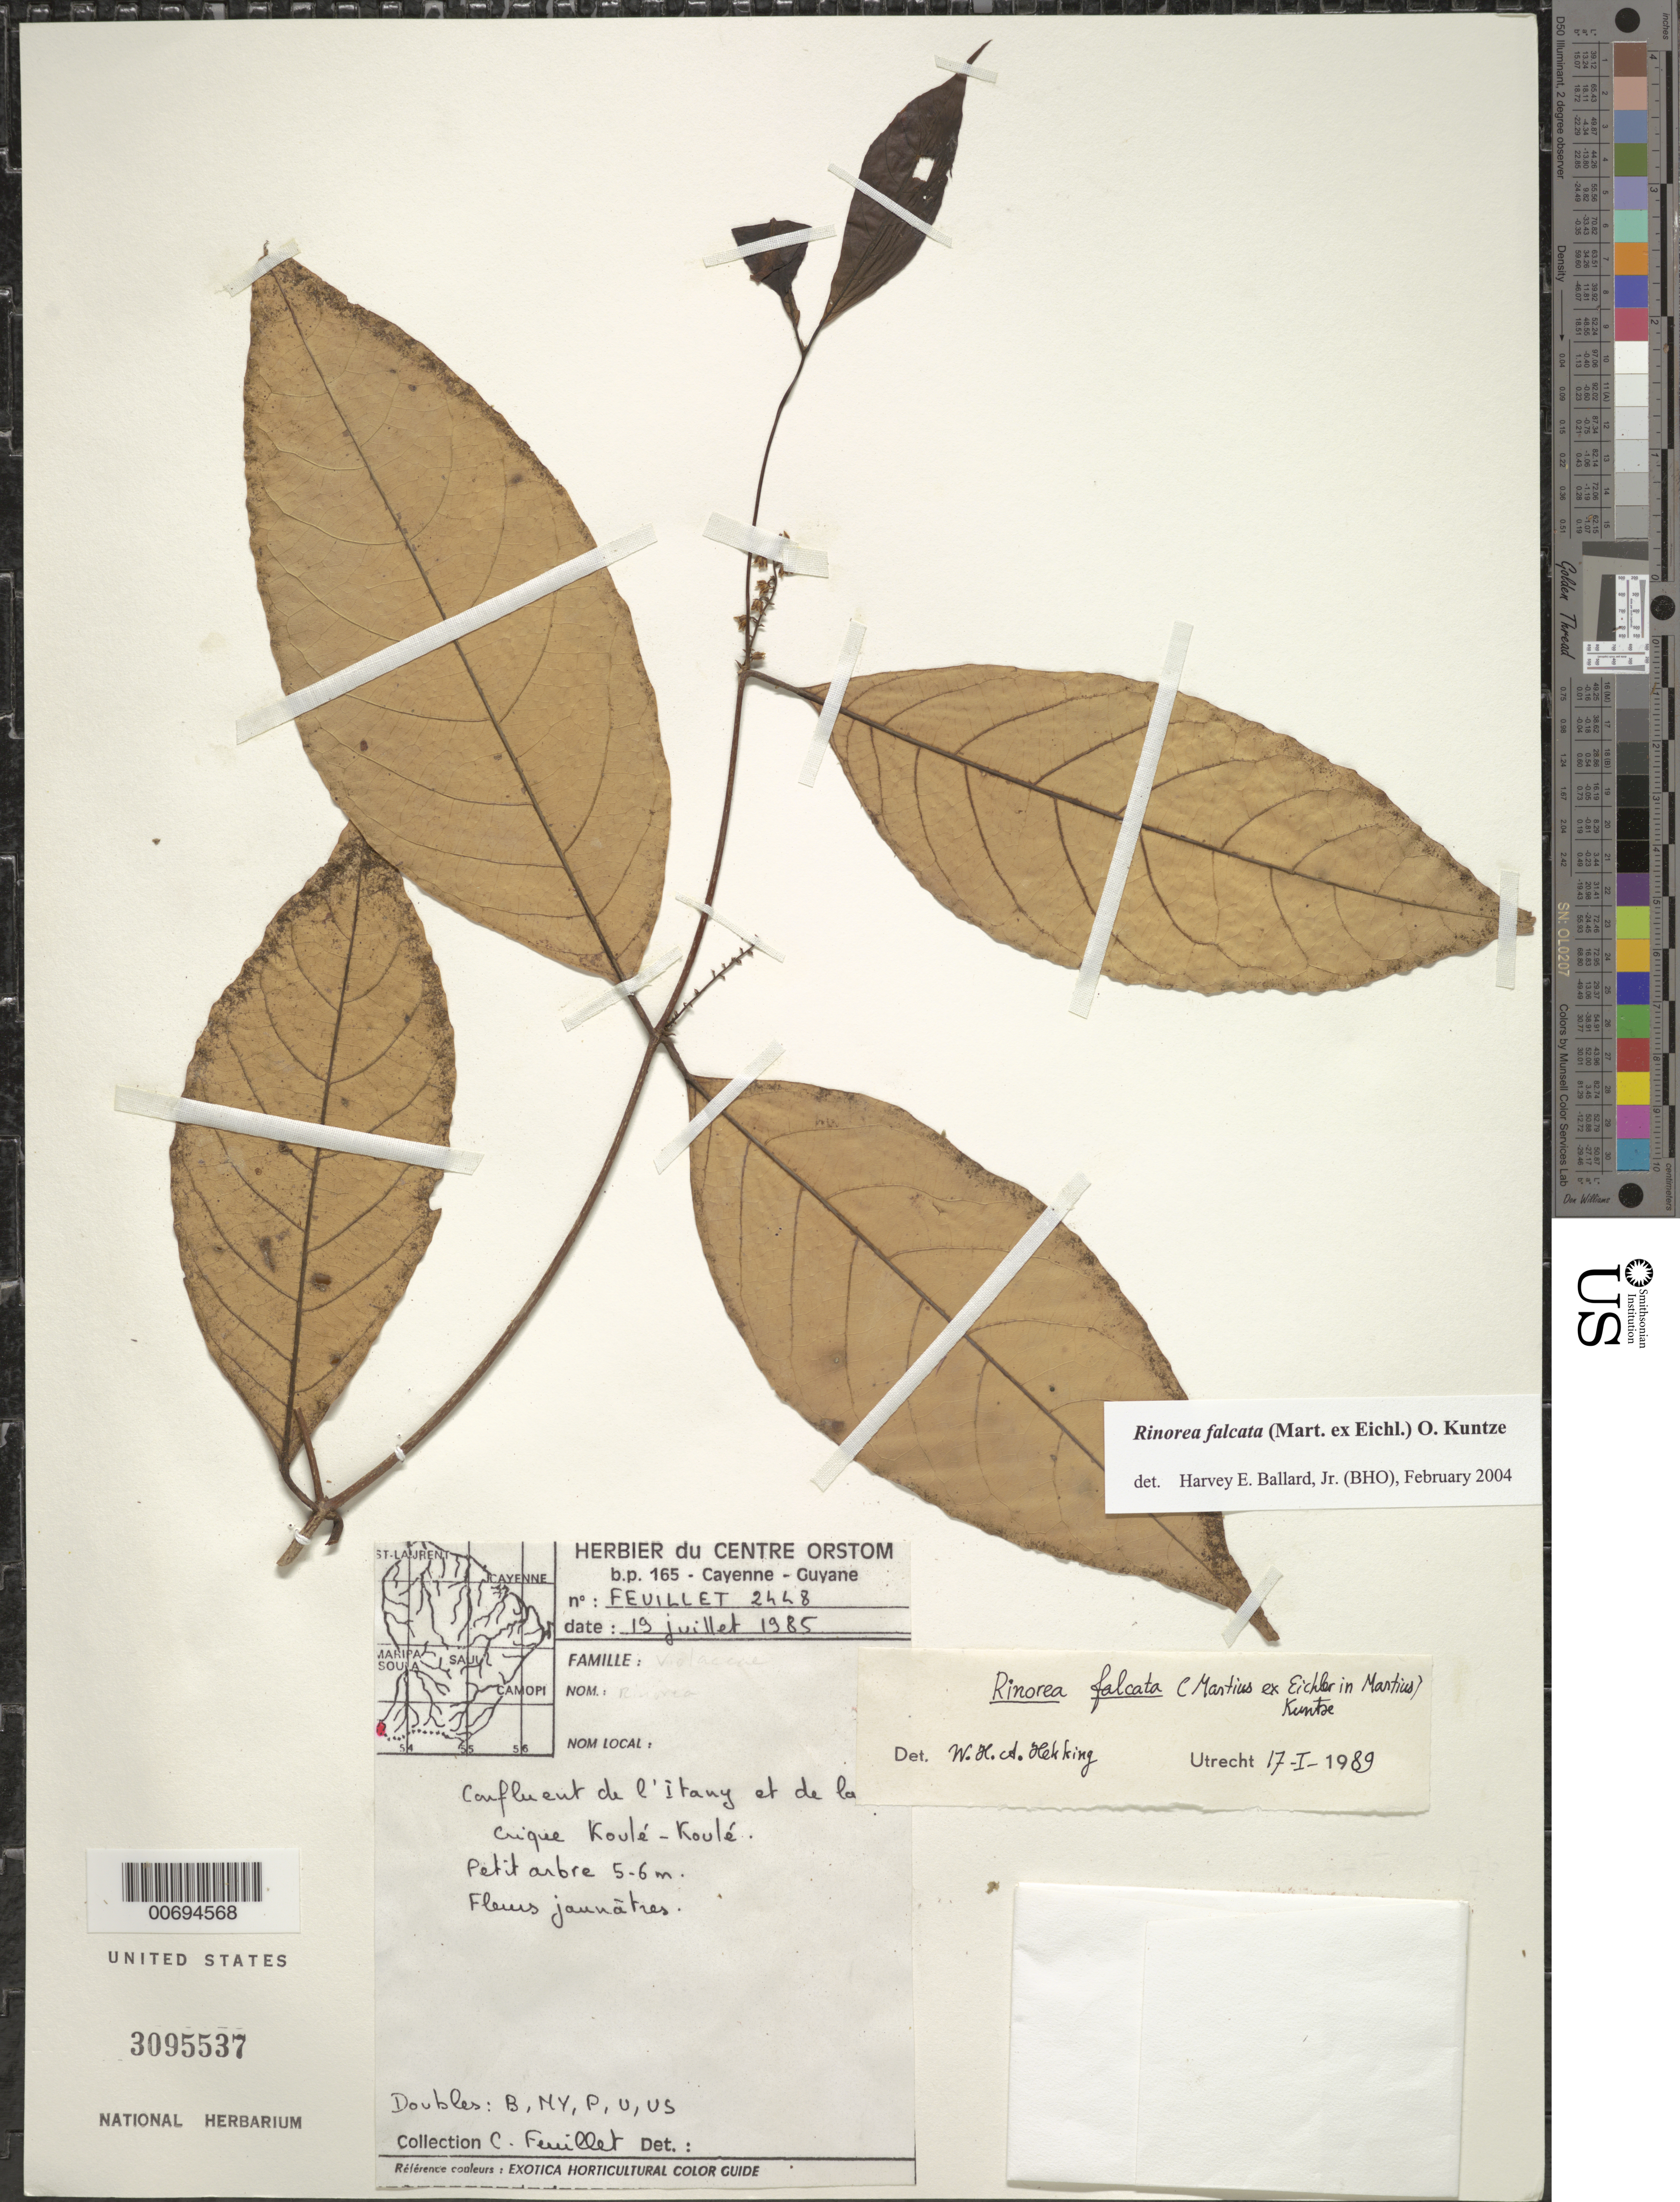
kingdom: Plantae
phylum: Tracheophyta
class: Magnoliopsida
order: Malpighiales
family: Violaceae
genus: Rinorea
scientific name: Rinorea riana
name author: Kuntze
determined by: Hoyos-Gomez, S. E.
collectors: C. Feuillet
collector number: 2448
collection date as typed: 19-Jul-85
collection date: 1985-07-19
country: French Guiana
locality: Rivière Itany, confluent avec de la crique Koulé-Koulé, Monts Tumuc-Humac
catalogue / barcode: US 3095537